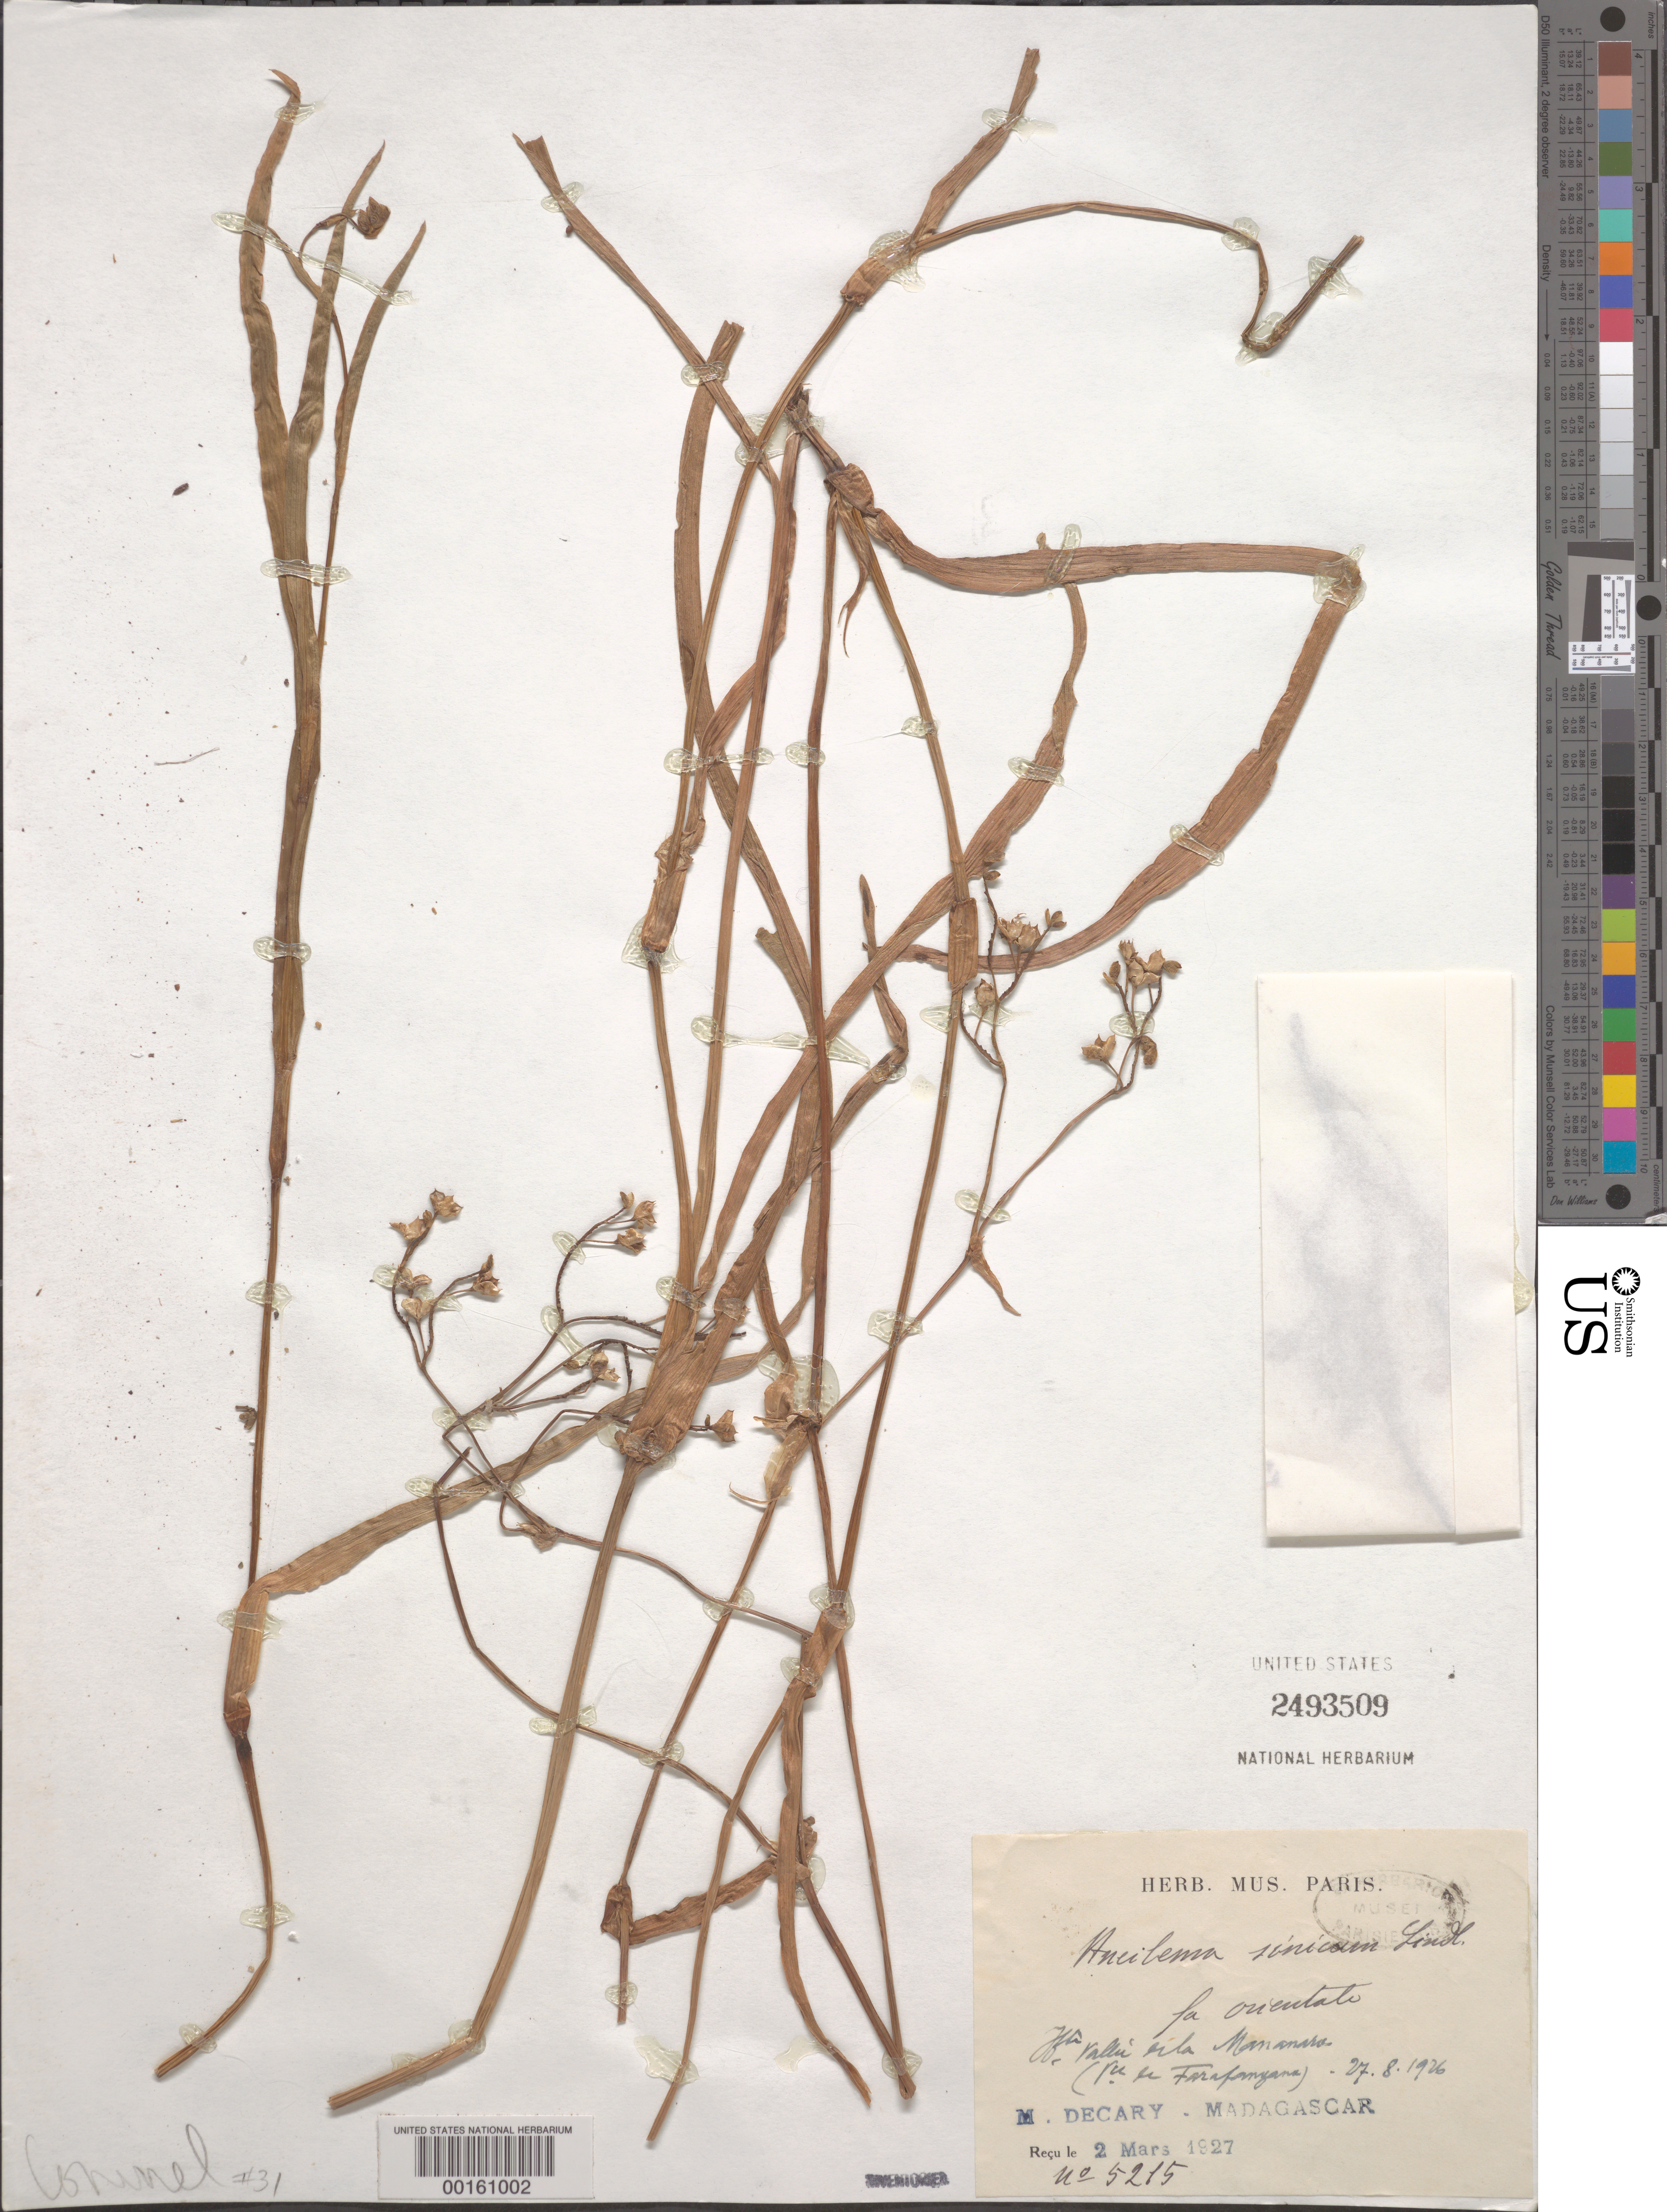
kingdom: Plantae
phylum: Tracheophyta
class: Liliopsida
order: Commelinales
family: Commelinaceae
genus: Murdannia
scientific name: Murdannia simplex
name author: (Vahl) Brenan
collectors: R. Decary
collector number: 5215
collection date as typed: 07 Aug 1926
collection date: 1926-08-07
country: Madagascar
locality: Mamanara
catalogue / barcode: US 2493509